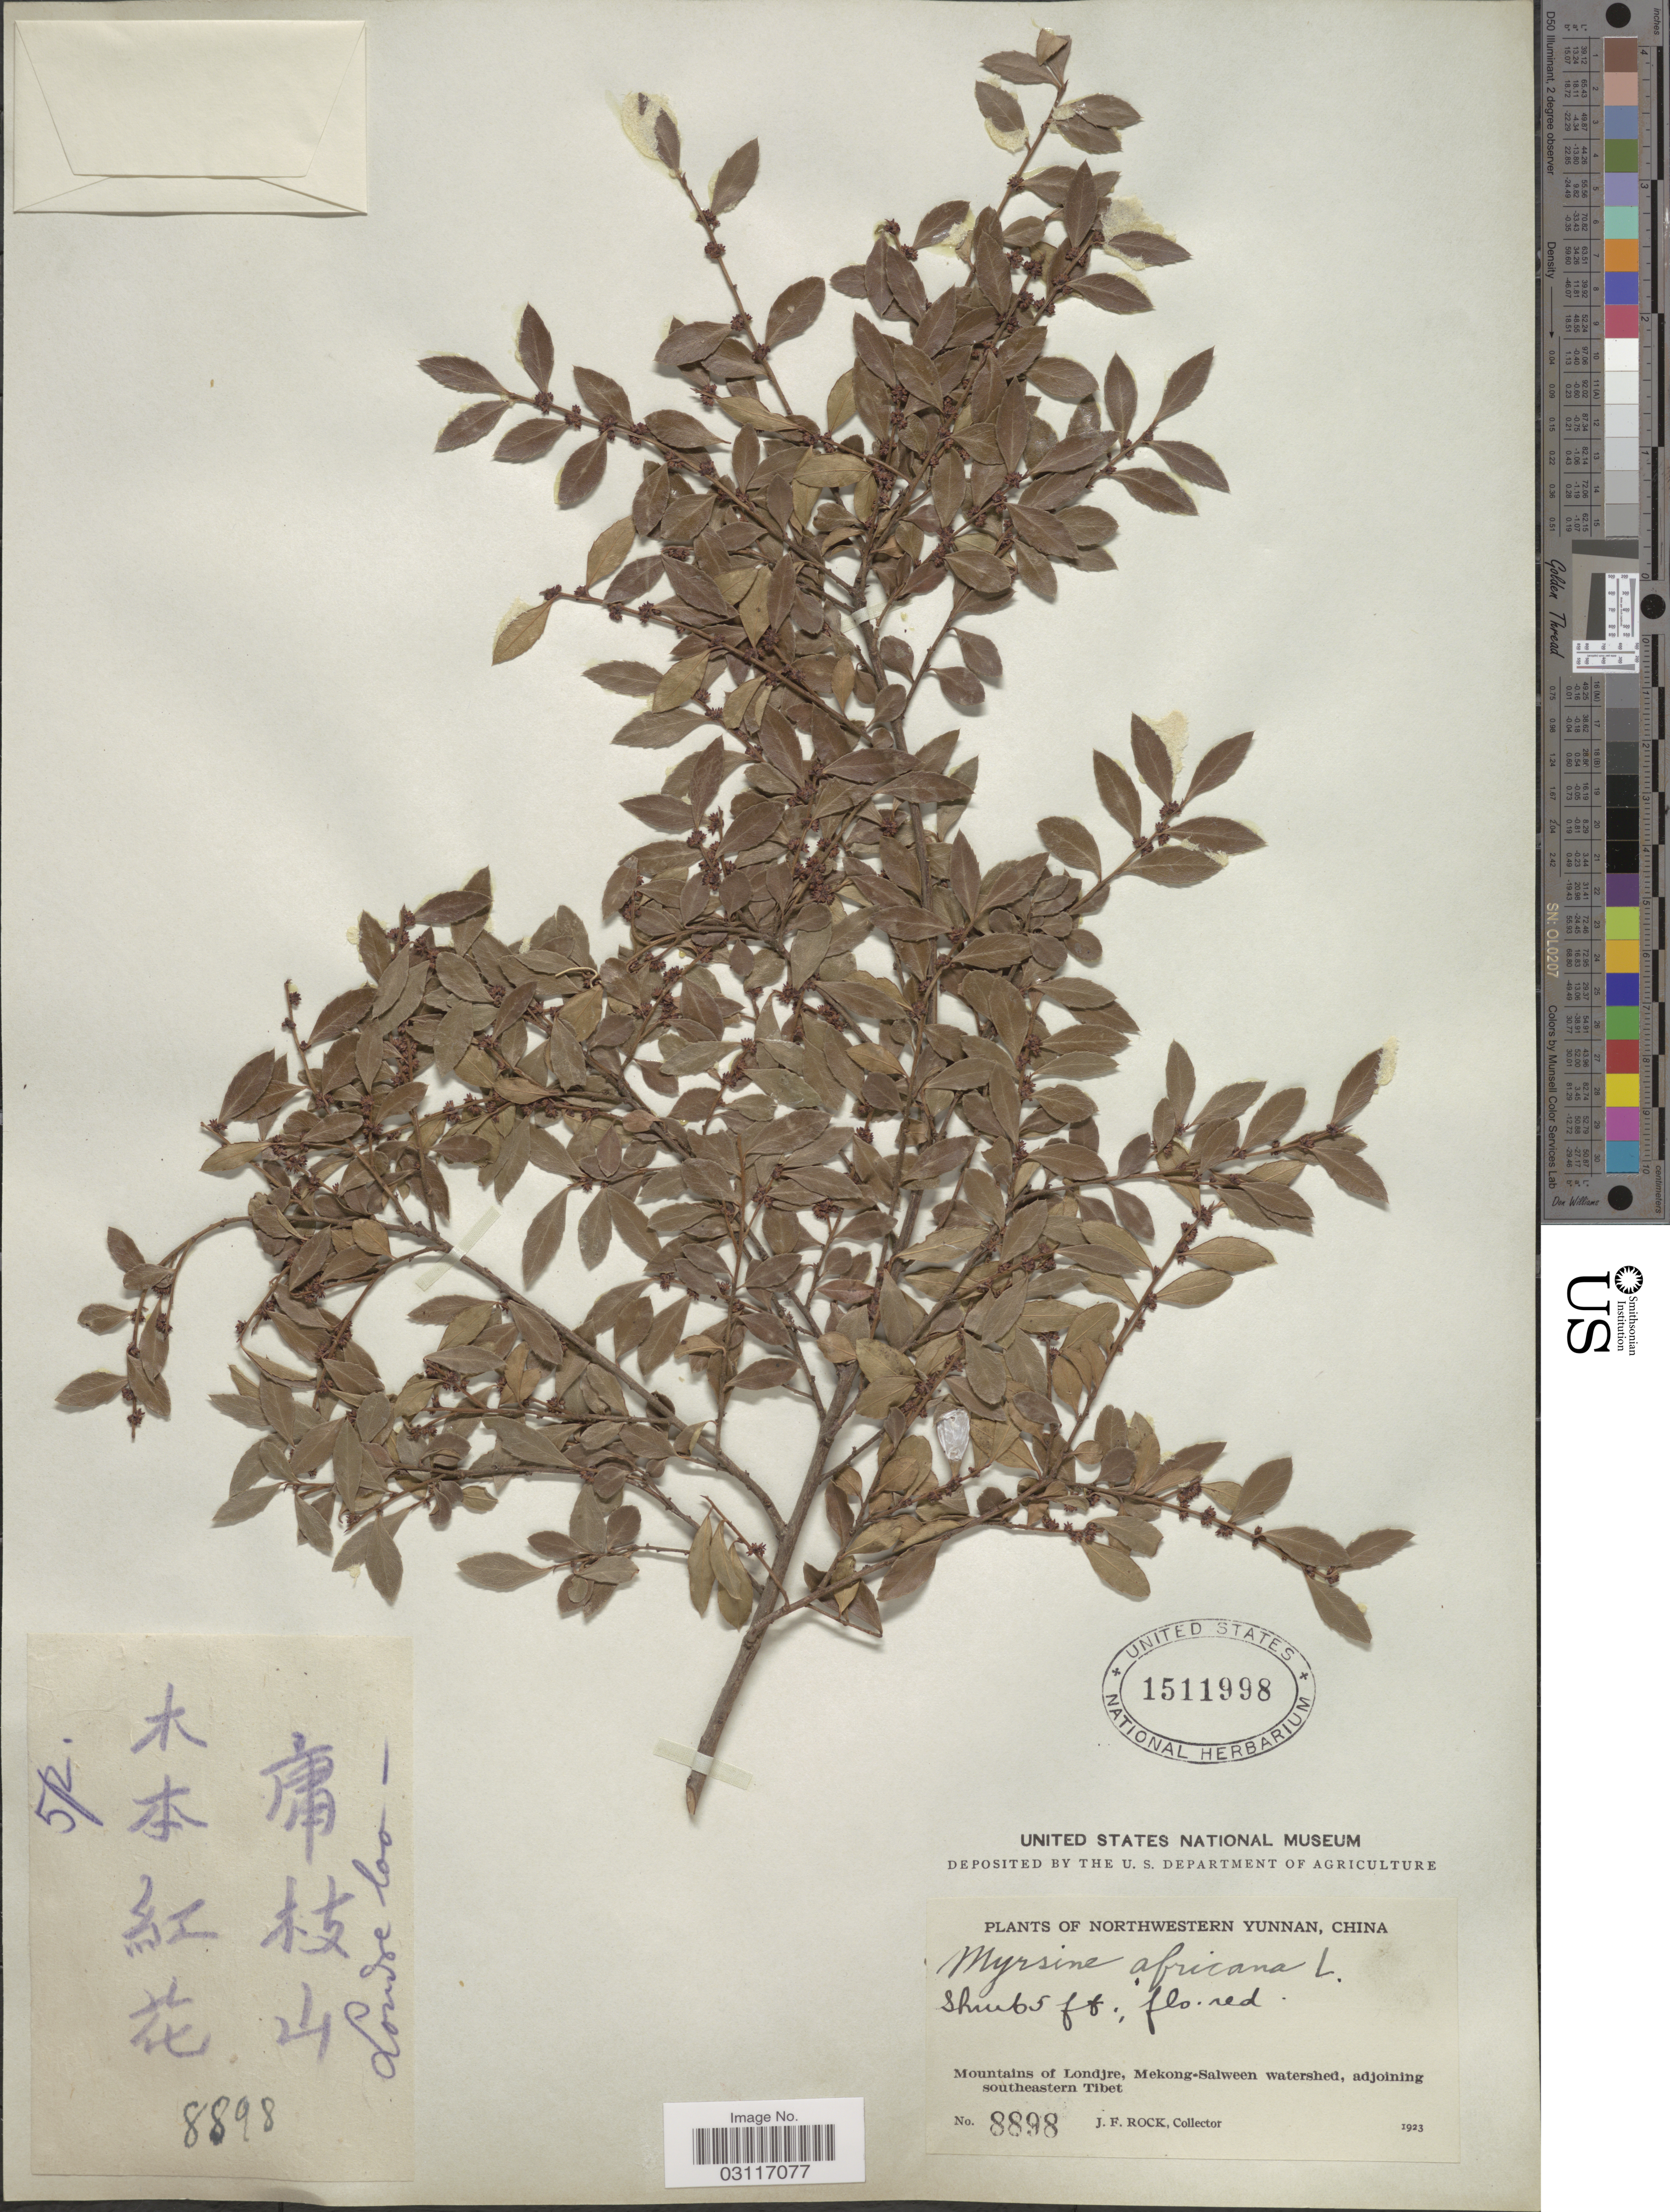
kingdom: Plantae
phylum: Tracheophyta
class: Magnoliopsida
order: Ericales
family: Primulaceae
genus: Myrsine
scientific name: Myrsine africana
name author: L.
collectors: J. Rock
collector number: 8898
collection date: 1923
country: China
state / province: Yunnan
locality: Northwestern Yunnan. Mountains of Londjre, Mekong-Salween watershed, adjoining southeastern Tibet.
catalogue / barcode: US 1511998